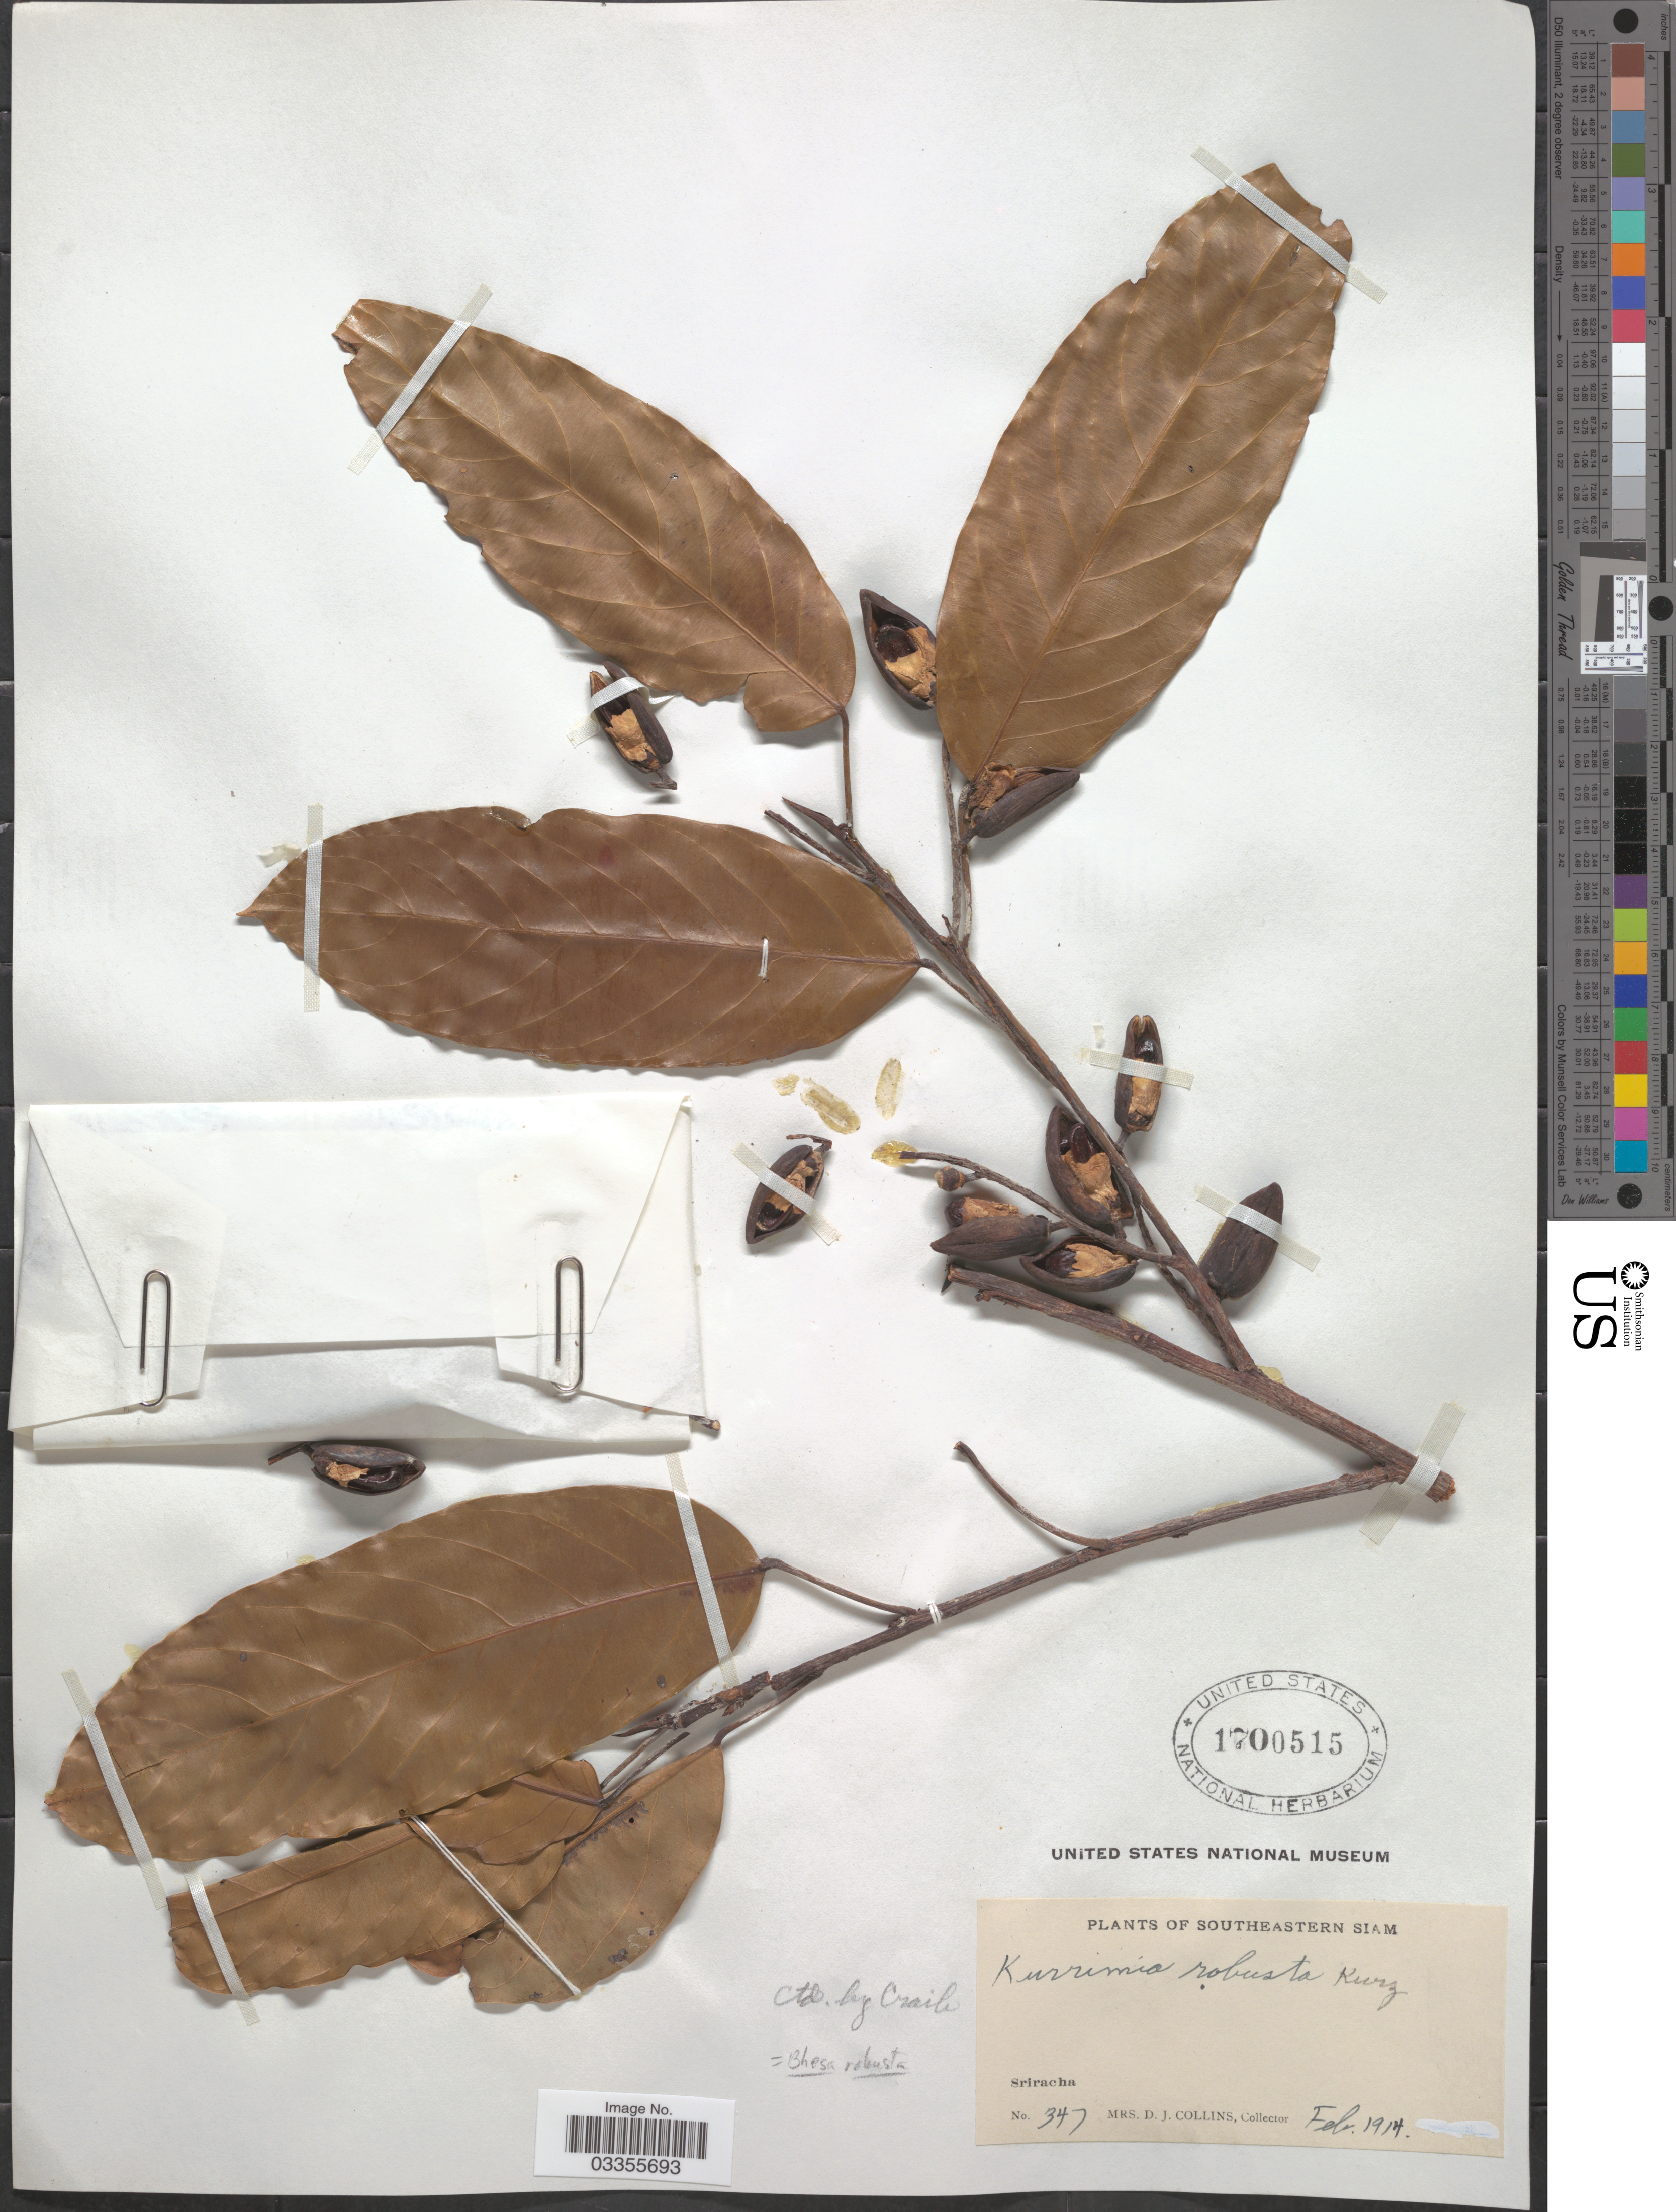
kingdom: Plantae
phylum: Tracheophyta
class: Magnoliopsida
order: Malpighiales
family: Centroplacaceae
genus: Bhesa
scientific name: Bhesa robusta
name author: (Roxb.) Ding Hou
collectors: Mrs. D. J. Collins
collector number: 347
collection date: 1914-02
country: Thailand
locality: Southeastern Siam. Sriracha.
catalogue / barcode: US 1700515